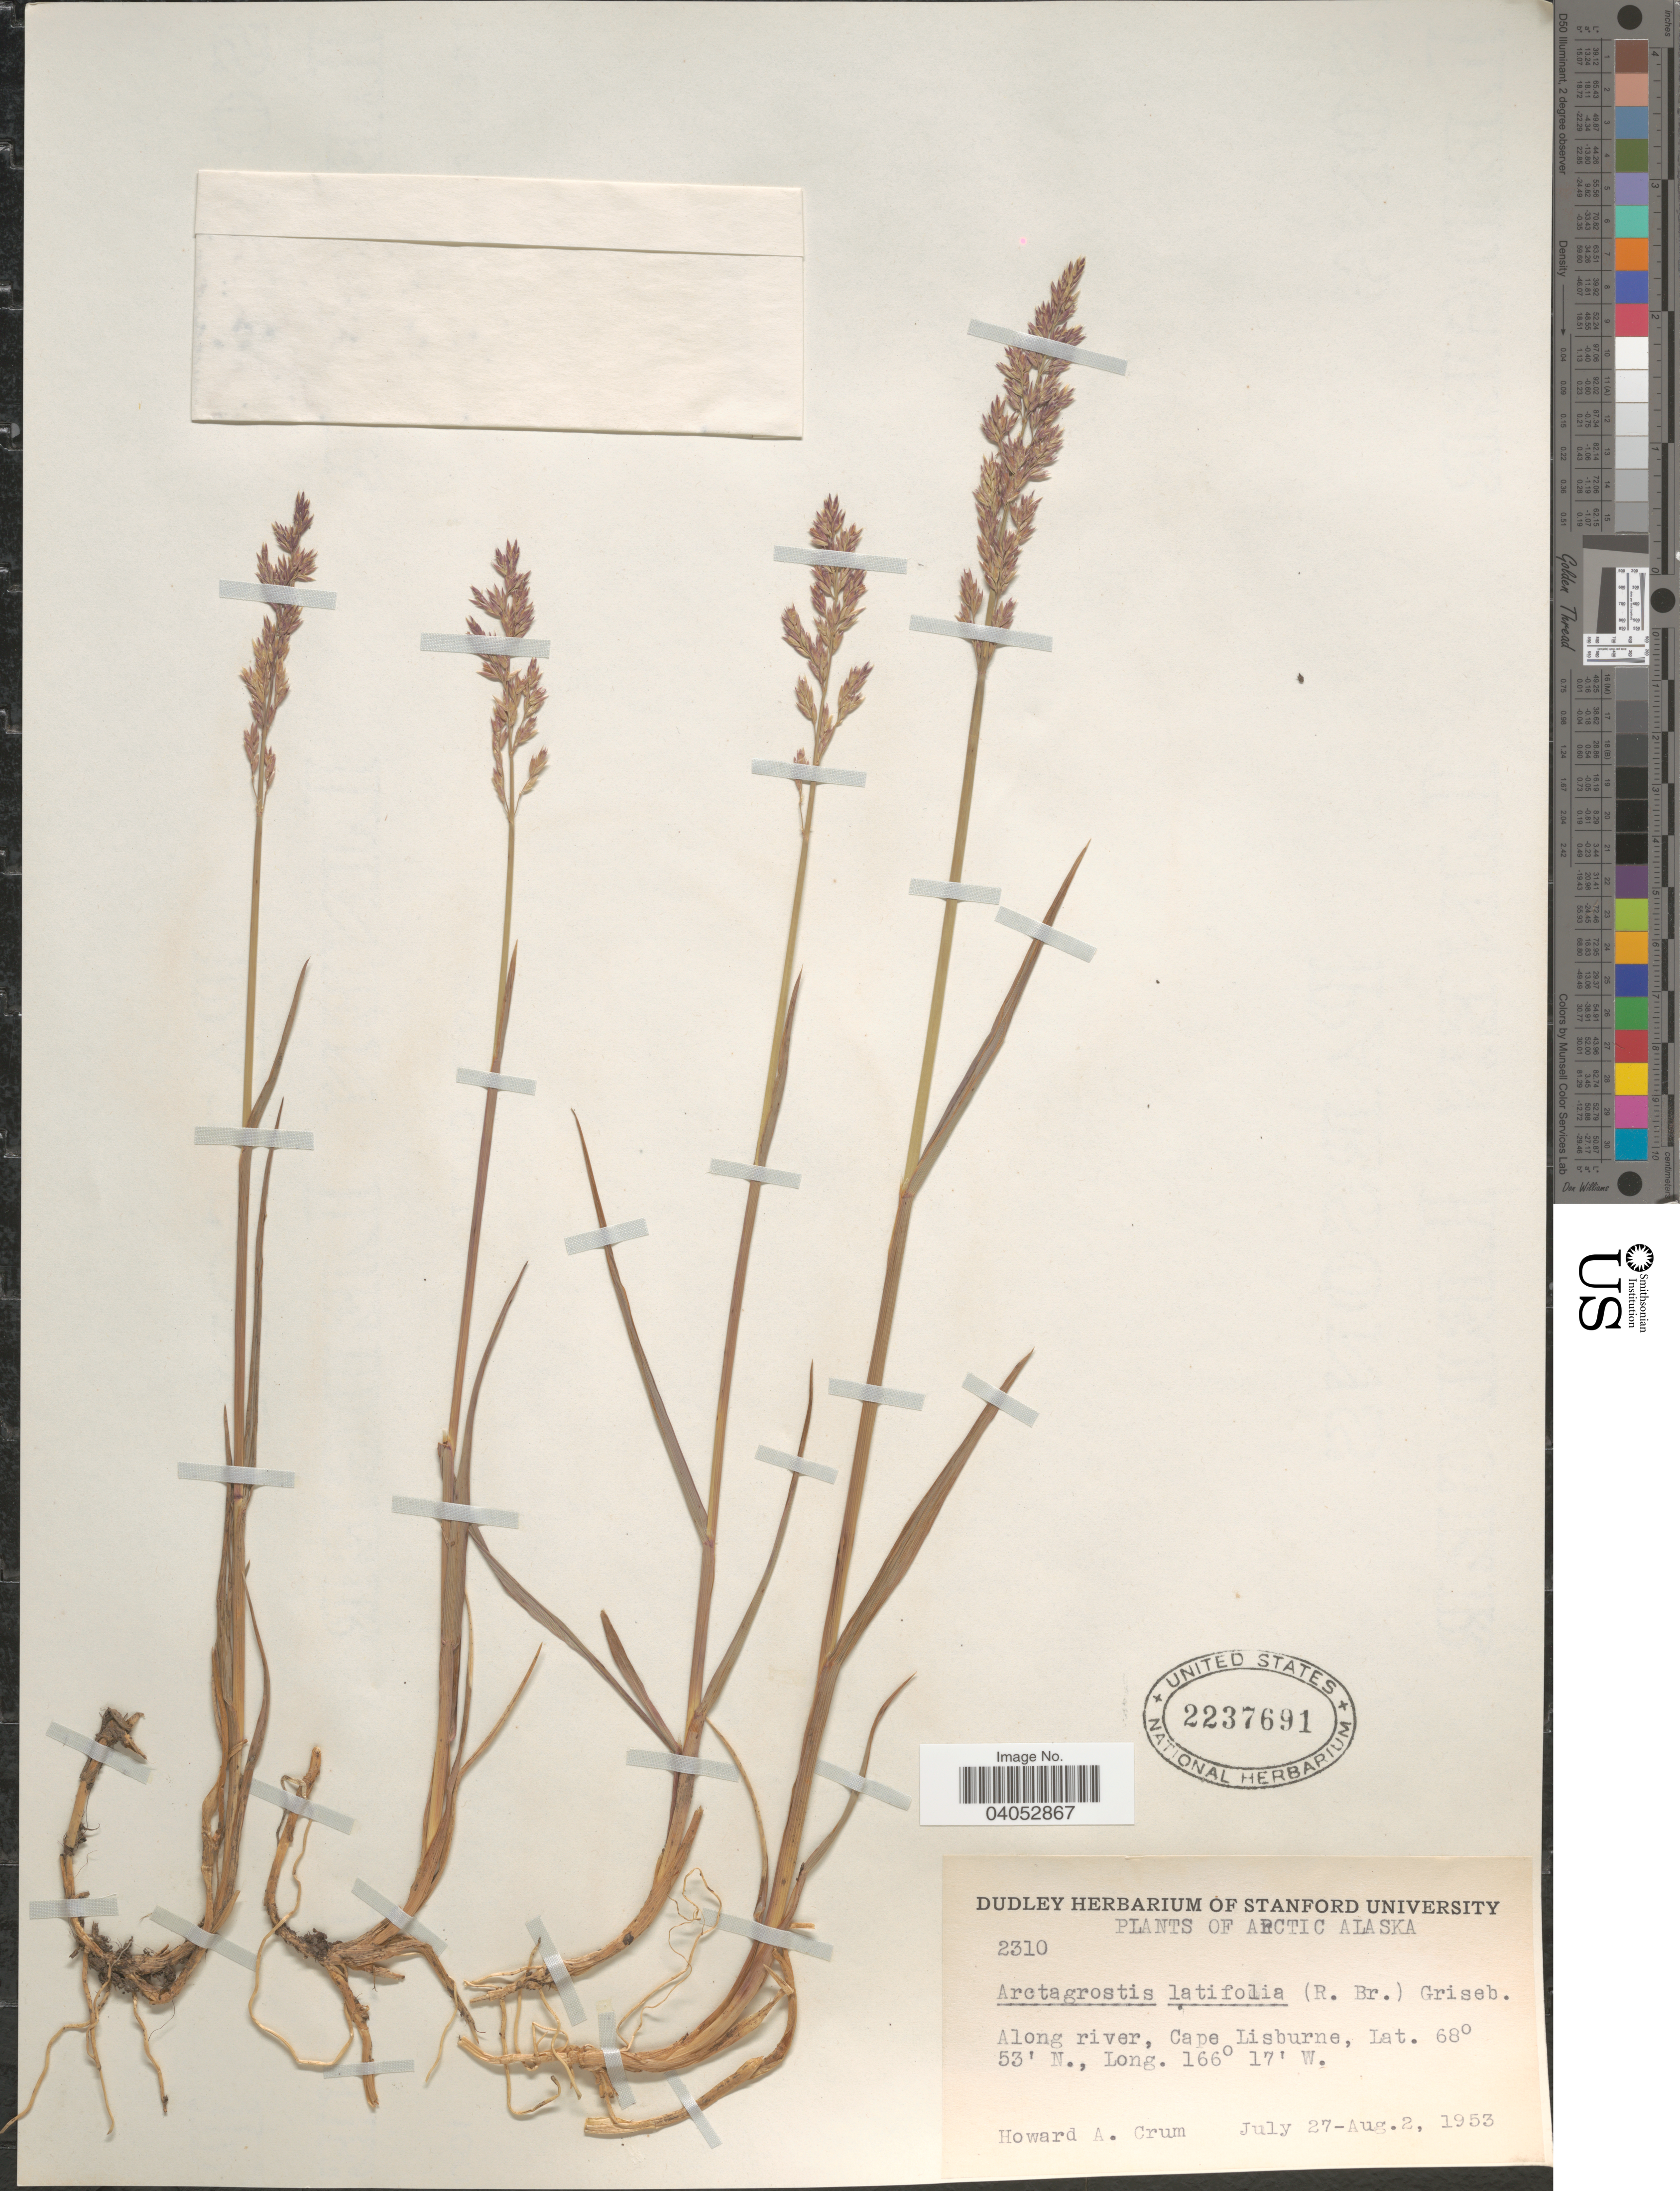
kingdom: Plantae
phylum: Tracheophyta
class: Liliopsida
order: Poales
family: Poaceae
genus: Arctagrostis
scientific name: Arctagrostis latifolia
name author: (R. Br.) Griseb.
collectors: H. A. Crum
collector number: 2310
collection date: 1953-07-27/1953-08-02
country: United States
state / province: Alaska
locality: Arctic Alaska. Along river, Cape Lisburne.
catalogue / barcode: US 2237691